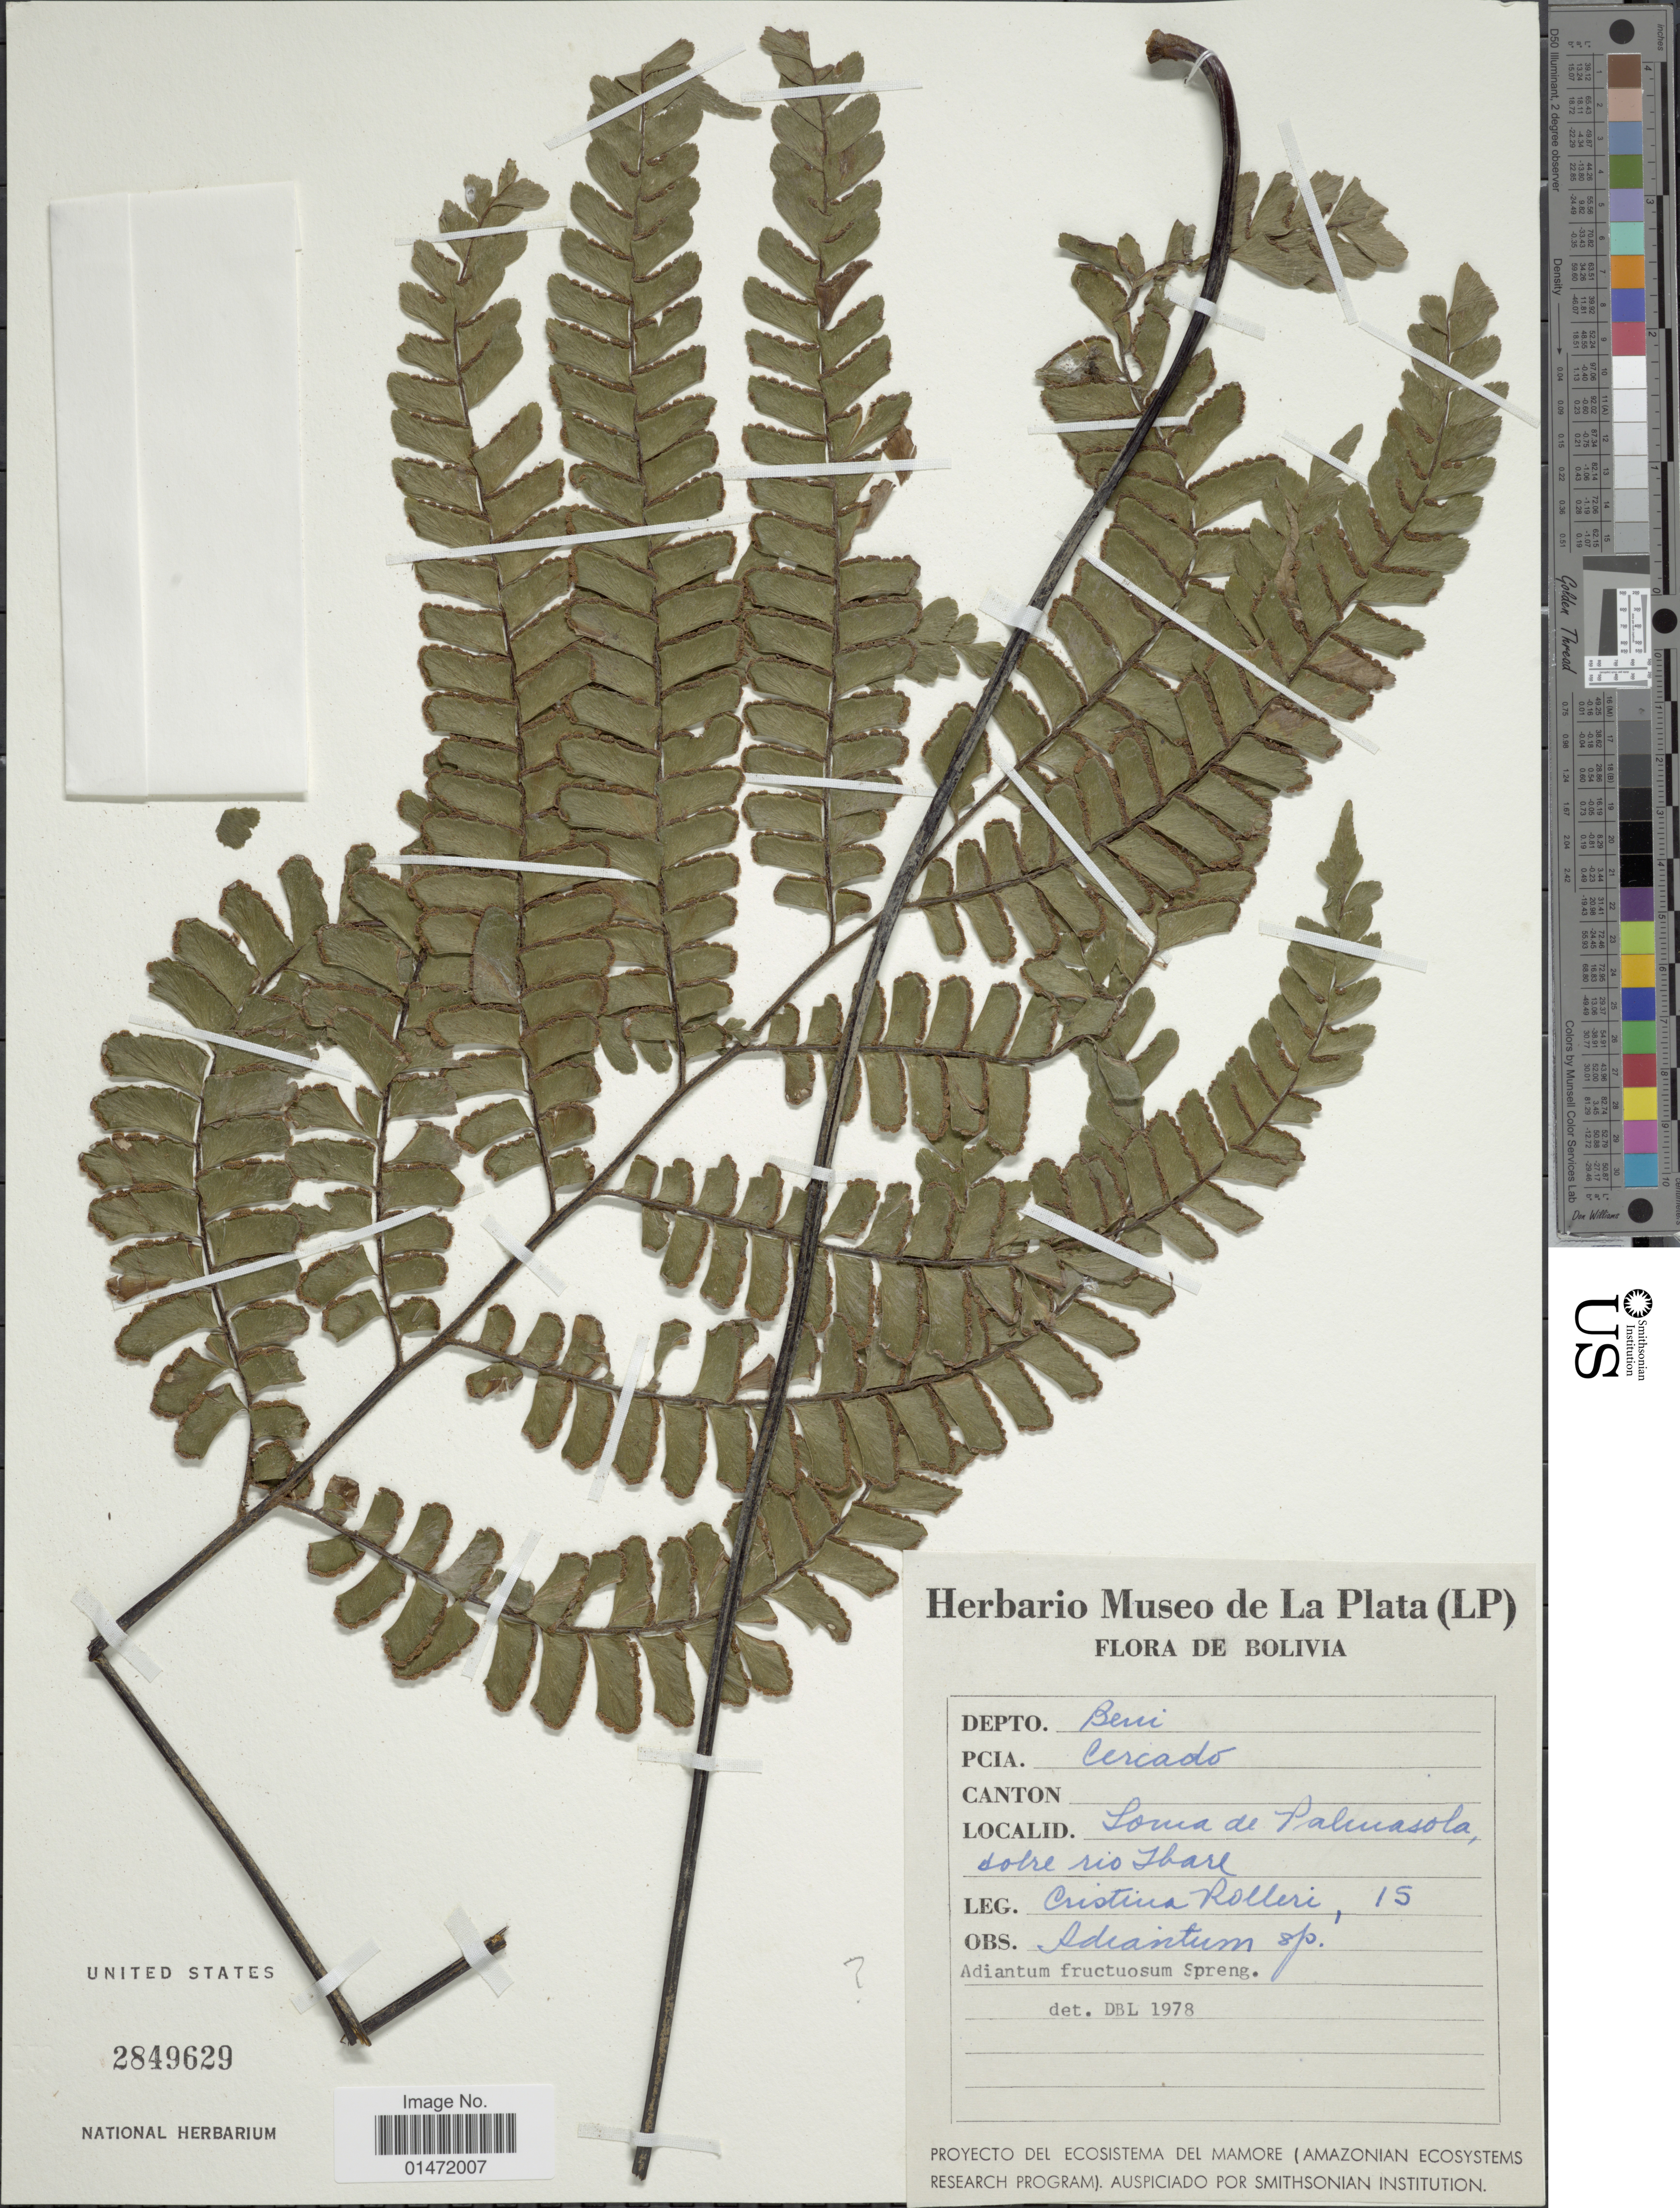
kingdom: Plantae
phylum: Tracheophyta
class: Polypodiopsida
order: Polypodiales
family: Pteridaceae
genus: Adiantum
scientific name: Adiantum sp.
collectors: C. Rolleri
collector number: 15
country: Bolivia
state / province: Beni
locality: Cercado. Soma de Palmasola, sobre rio Ibare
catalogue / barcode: US 2849629